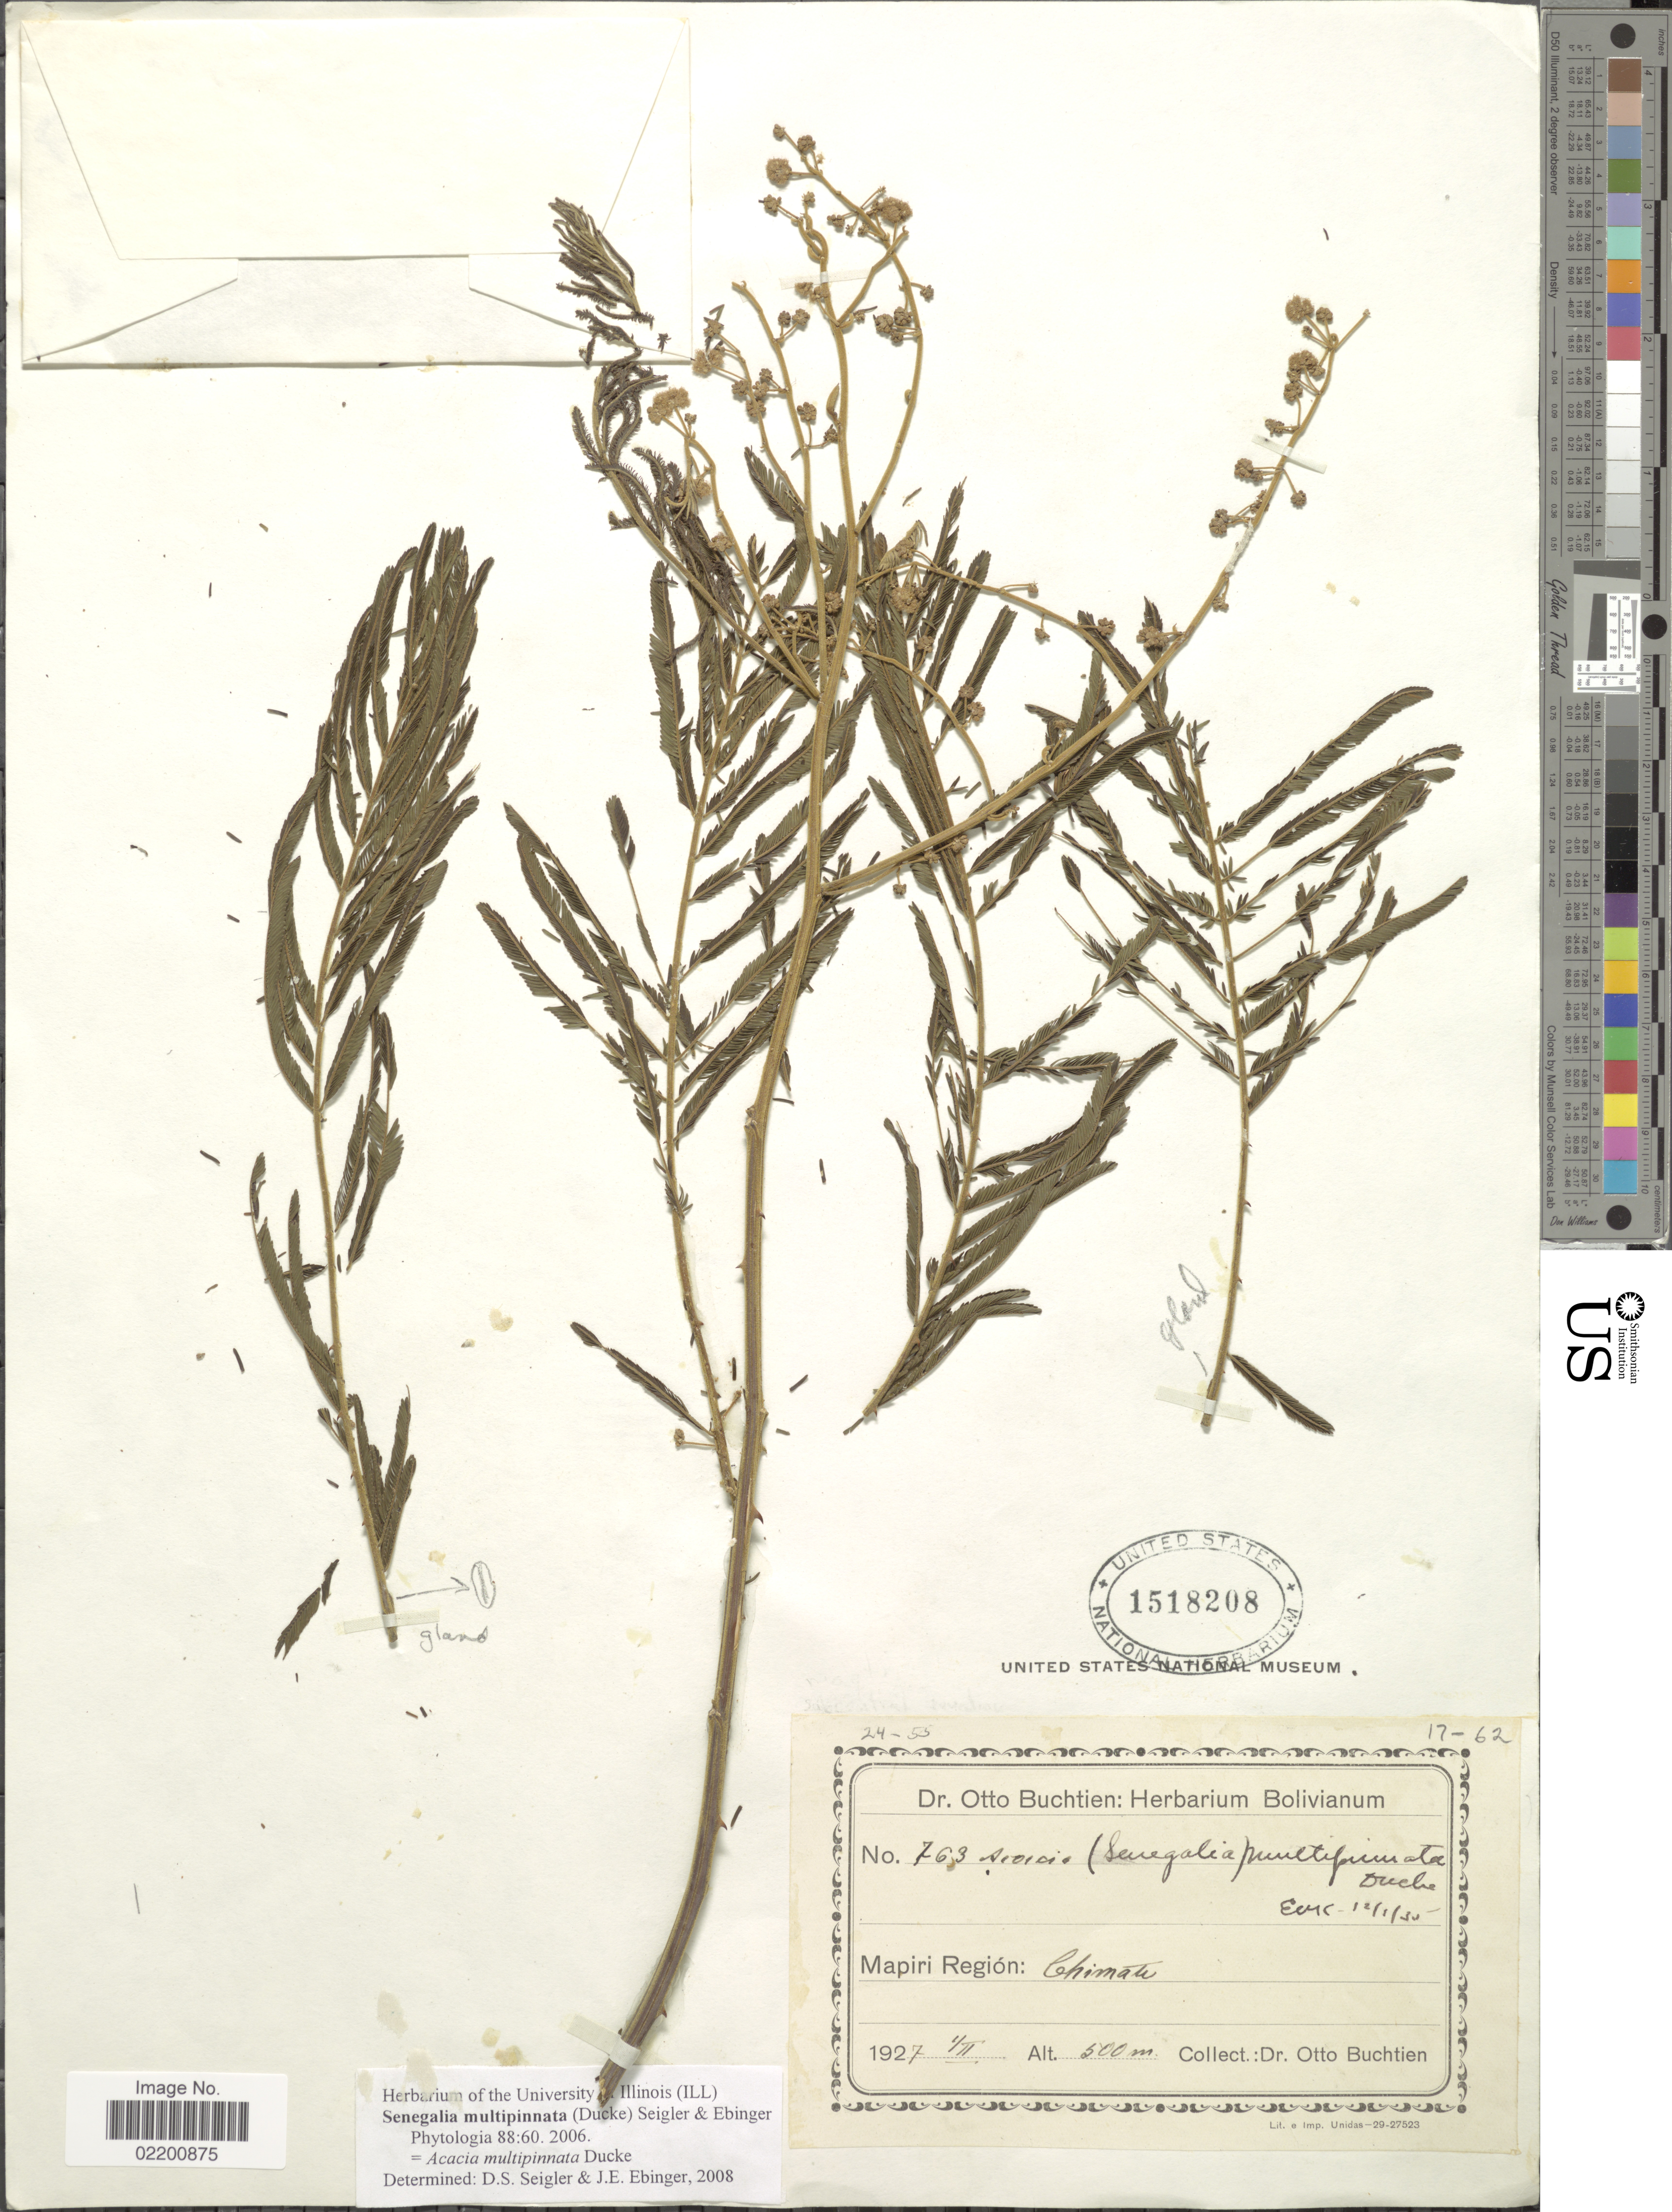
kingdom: Plantae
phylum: Tracheophyta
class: Magnoliopsida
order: Fabales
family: Fabaceae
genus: Senegalia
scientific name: Senegalia multipinnata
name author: (Ducke) Seigler & Ebinger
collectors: O. Buchtien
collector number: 763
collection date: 1927-02-01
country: Bolivia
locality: Mapiri Region: Chimate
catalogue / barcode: US 1518208